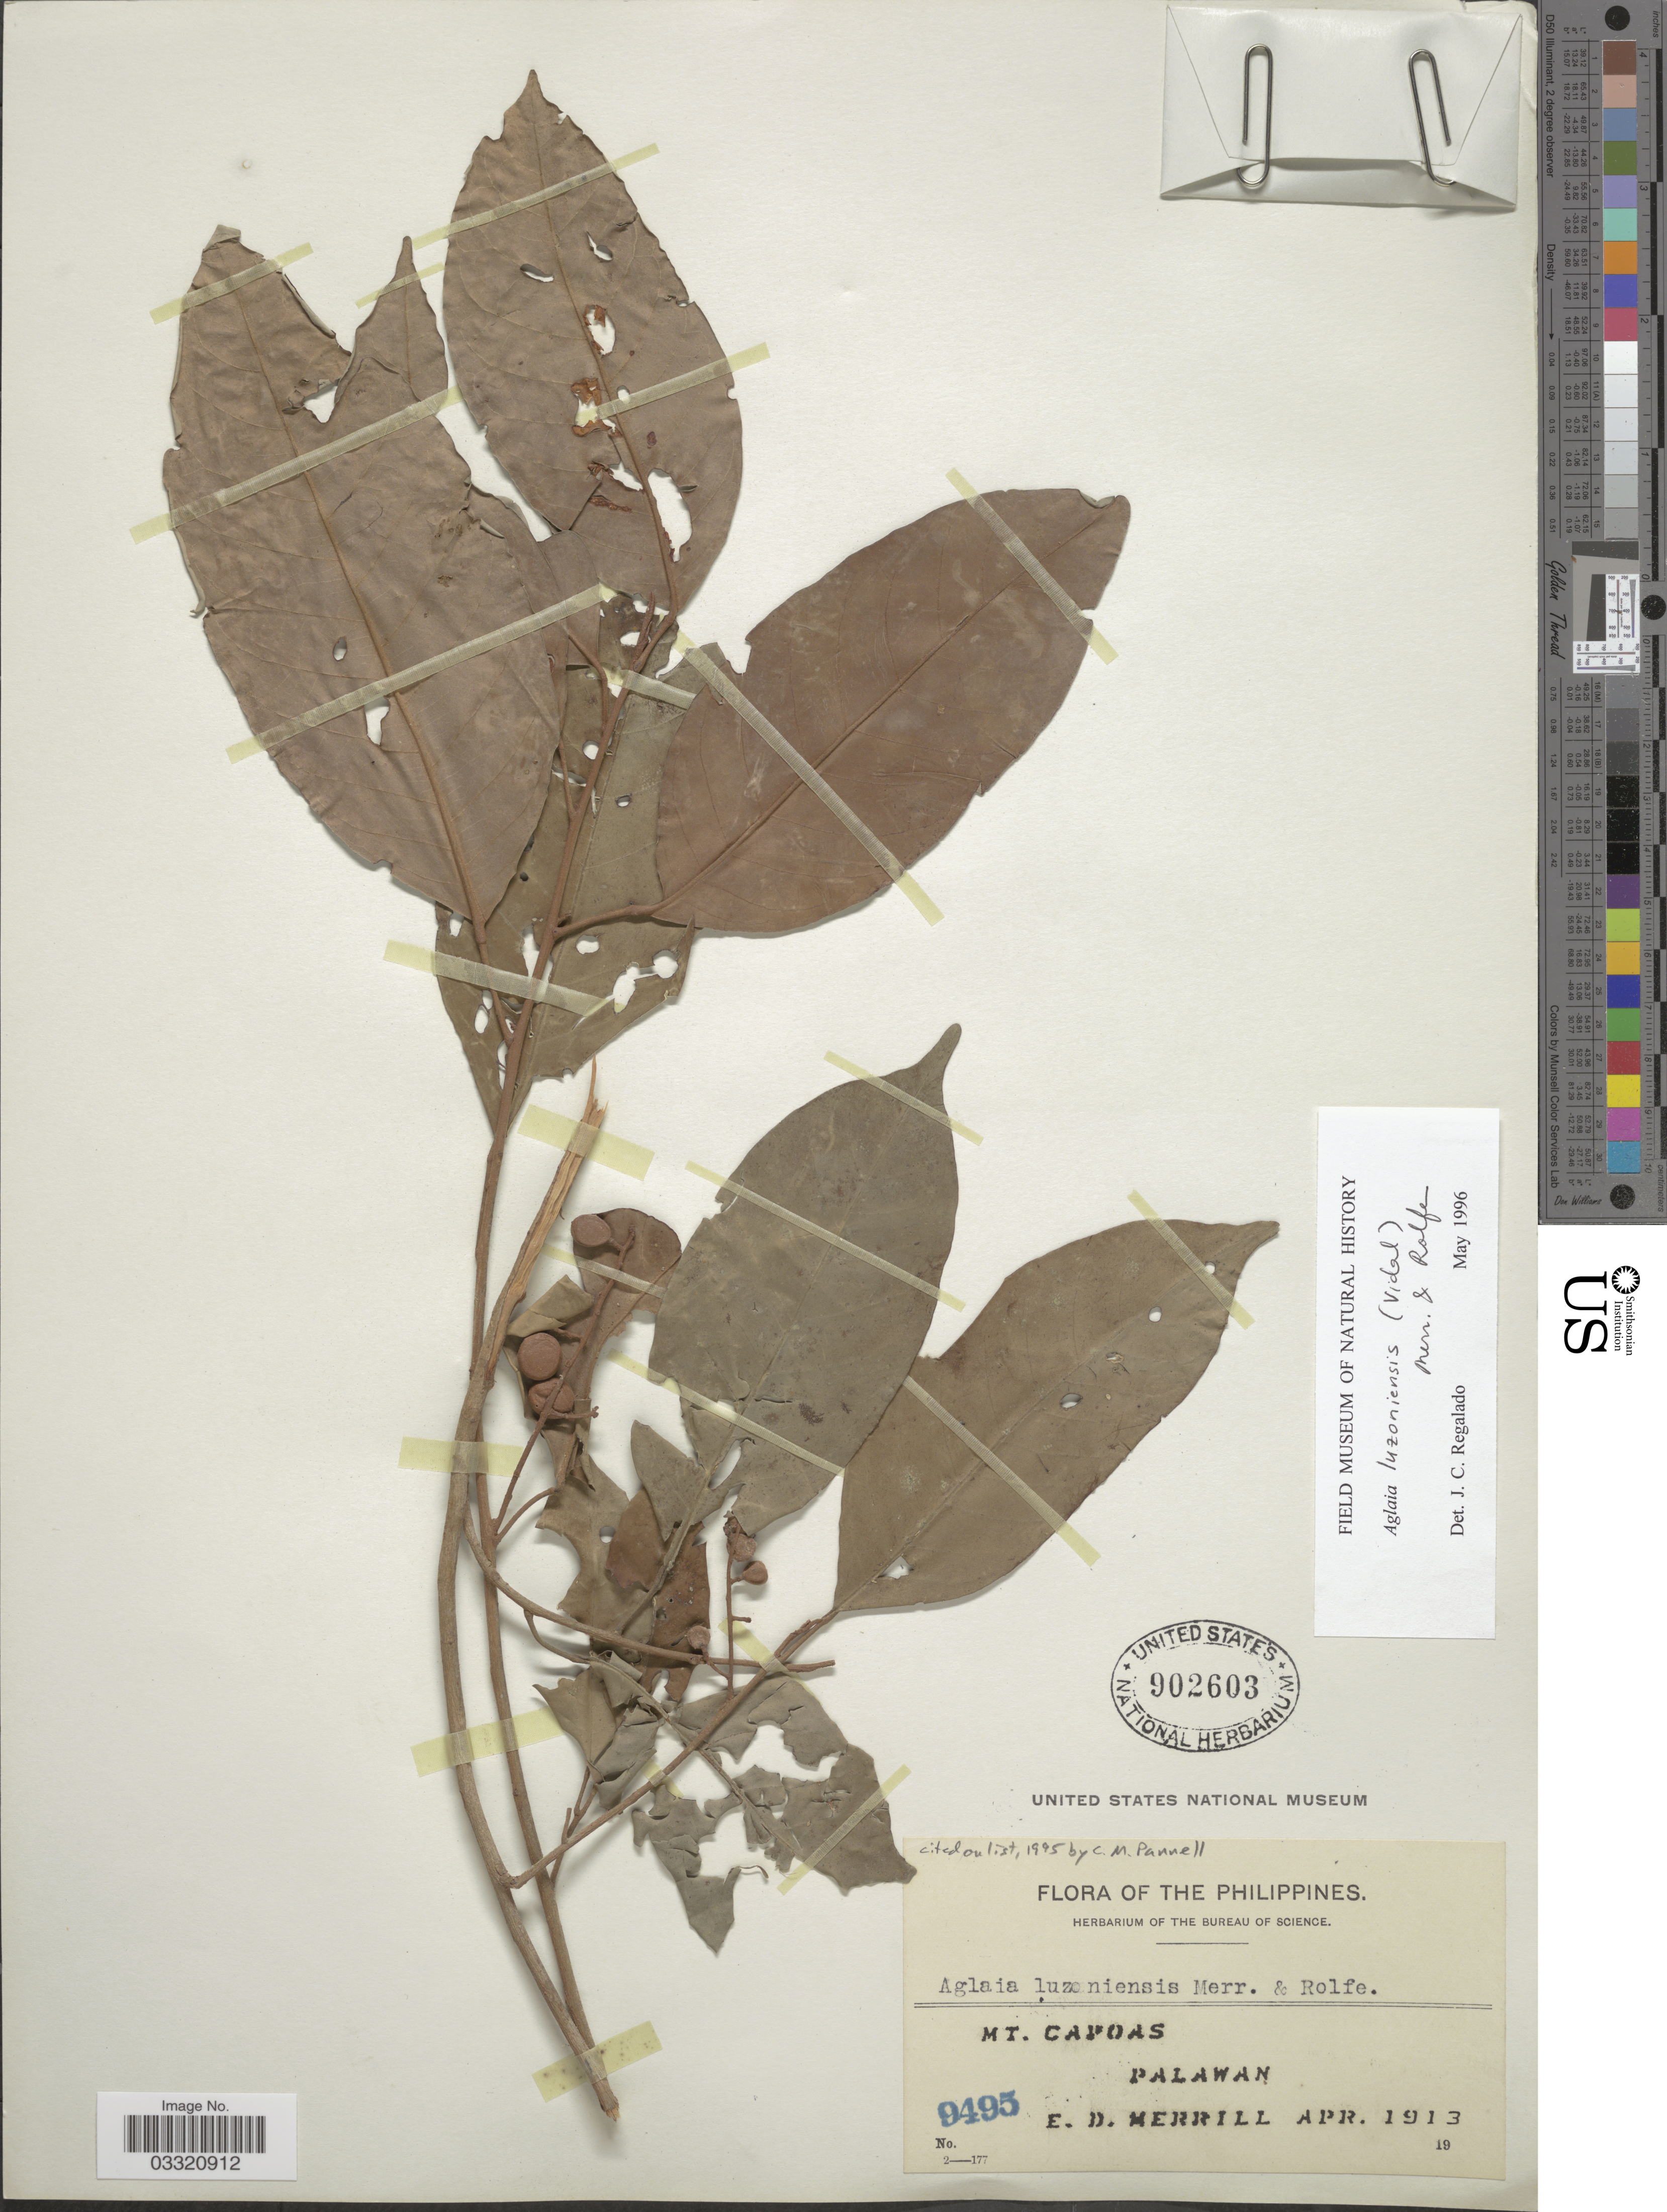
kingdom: Plantae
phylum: Tracheophyta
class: Magnoliopsida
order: Sapindales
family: Meliaceae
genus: Aglaia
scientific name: Aglaia luzoniensis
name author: (S. Vidal) Merr. & Rolfe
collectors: E. D. Merrill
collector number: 9495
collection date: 1913-04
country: Philippines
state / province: Mimaropa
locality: Mt. Capoas, Palawan.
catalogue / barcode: US 902603